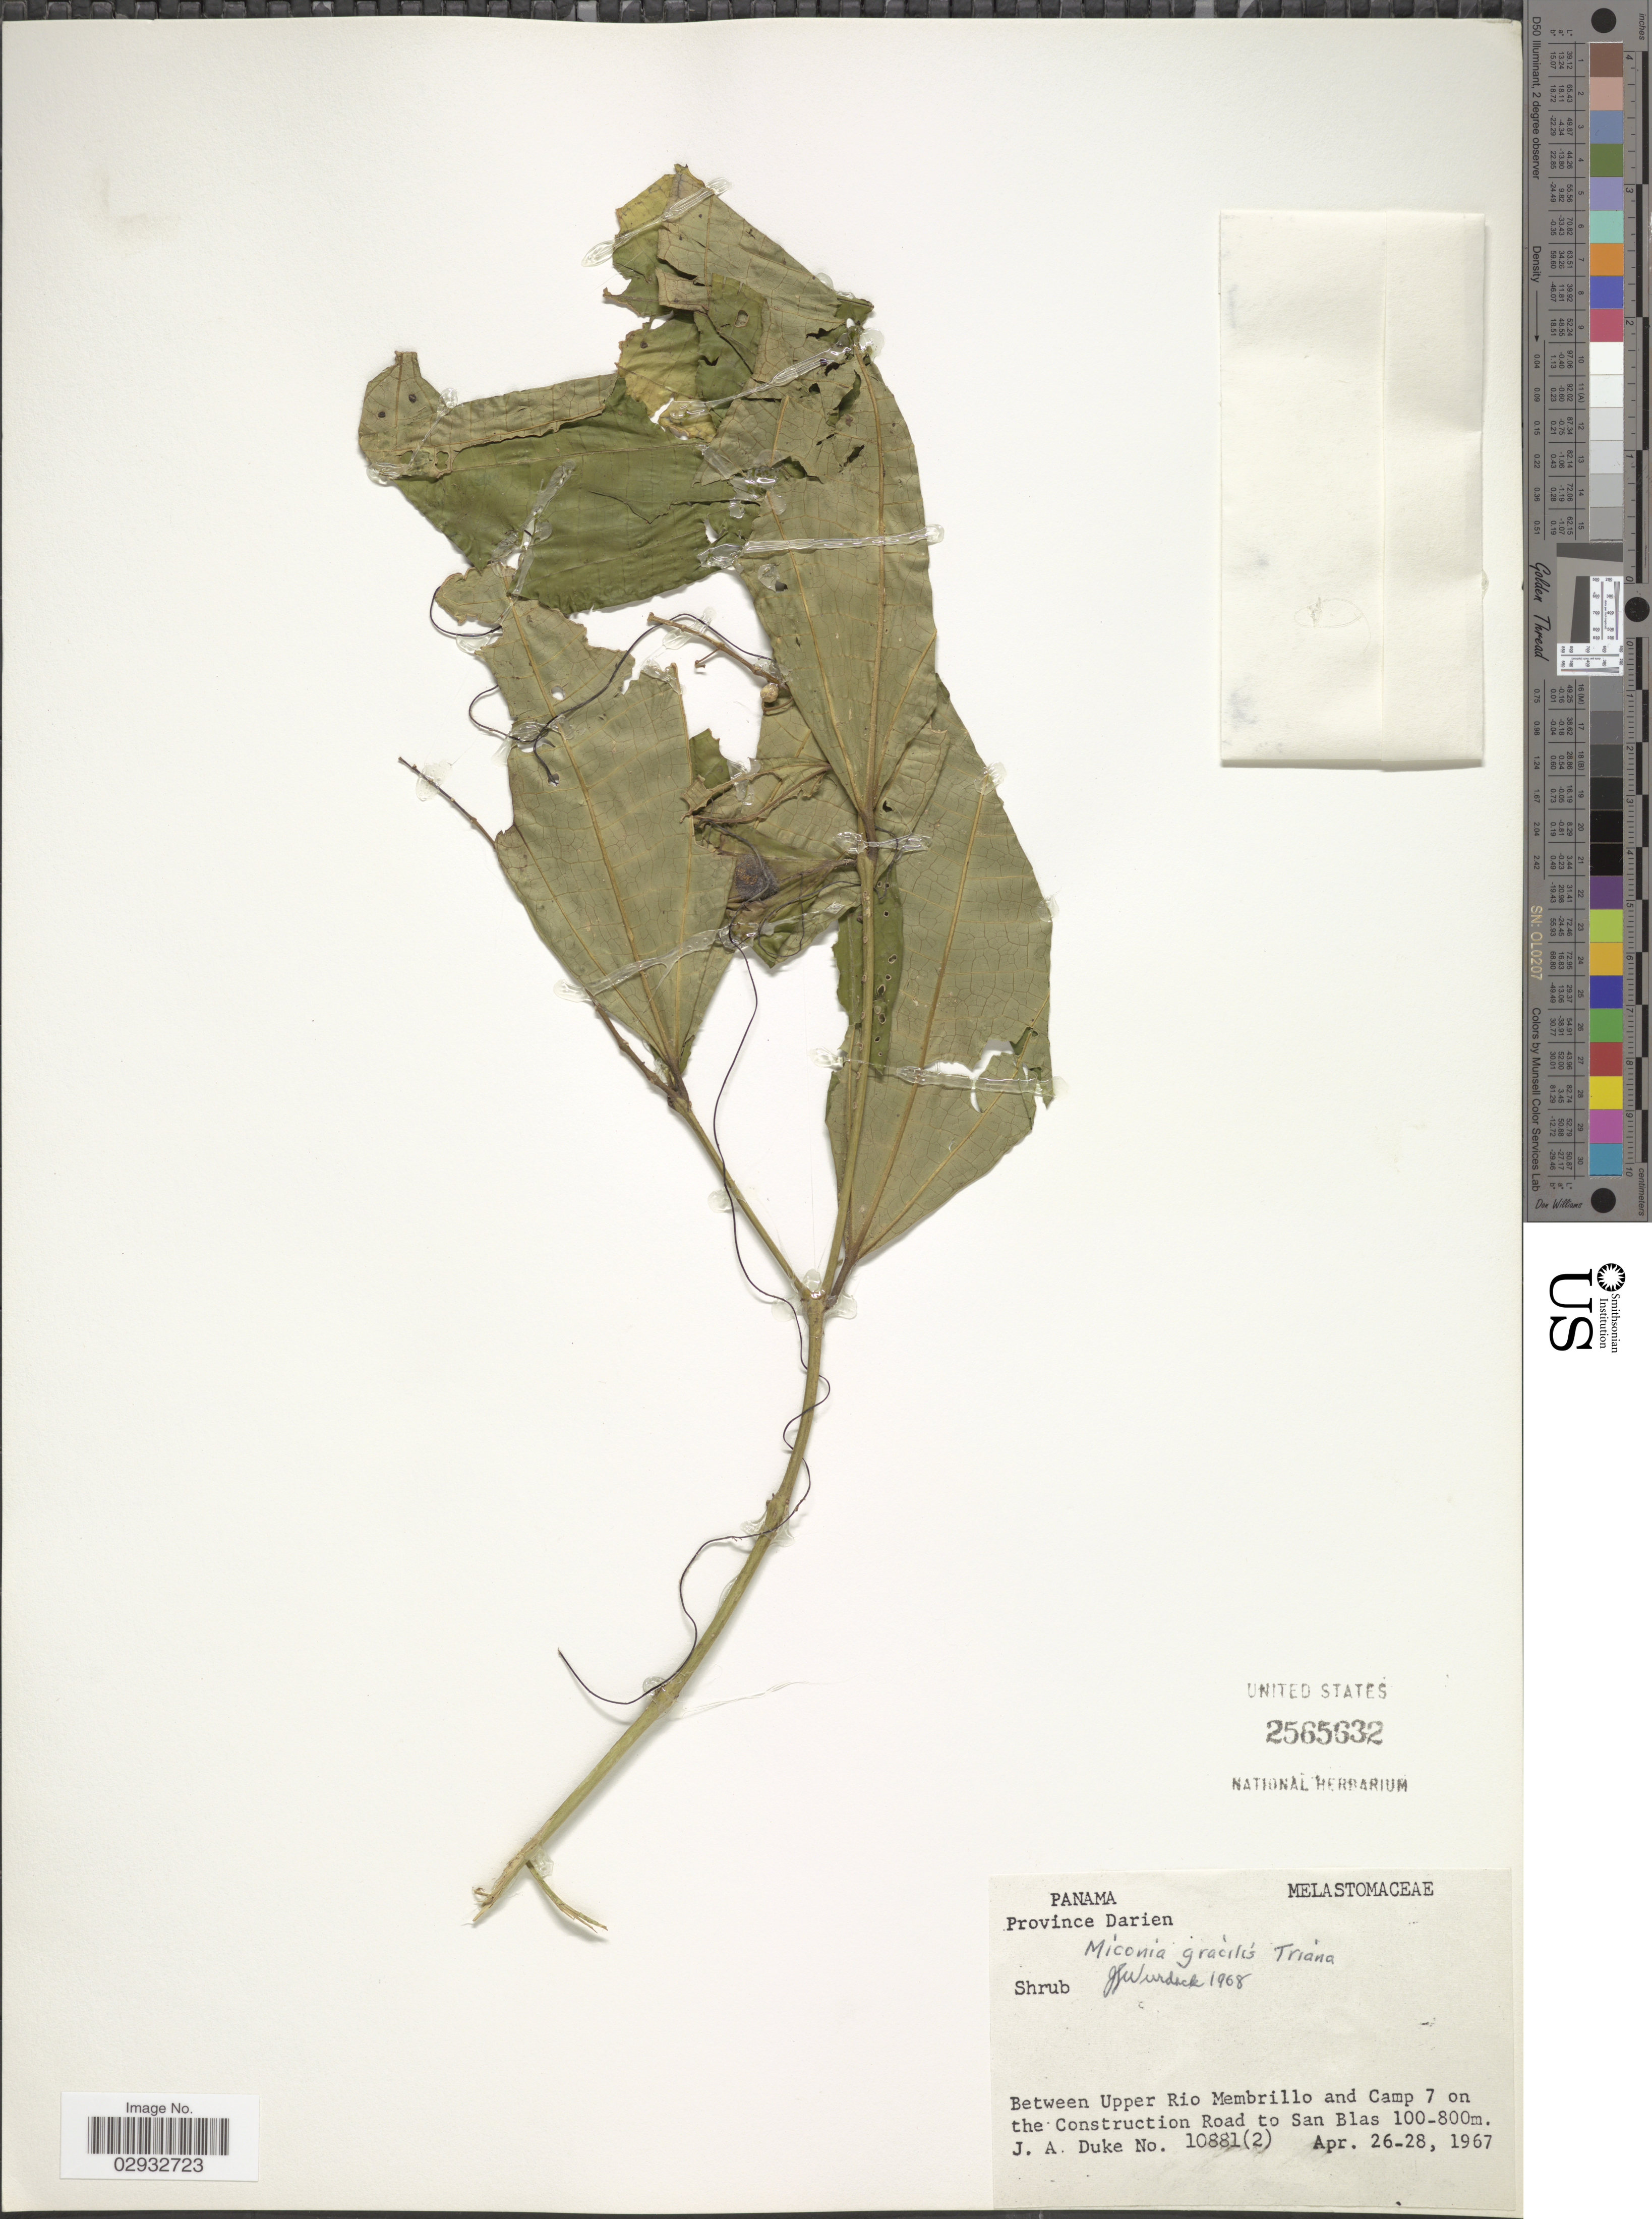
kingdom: Plantae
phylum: Tracheophyta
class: Magnoliopsida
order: Myrtales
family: Melastomataceae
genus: Miconia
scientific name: Miconia gracilis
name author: Triana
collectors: J. A. Duke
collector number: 10881 (2)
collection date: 1967-04-26/1967-04-28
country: Panama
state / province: Darién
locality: Between Upper Rio Membrillo and Camp 7 on the Construction Road to San Blas.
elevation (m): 100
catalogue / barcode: US 2565632